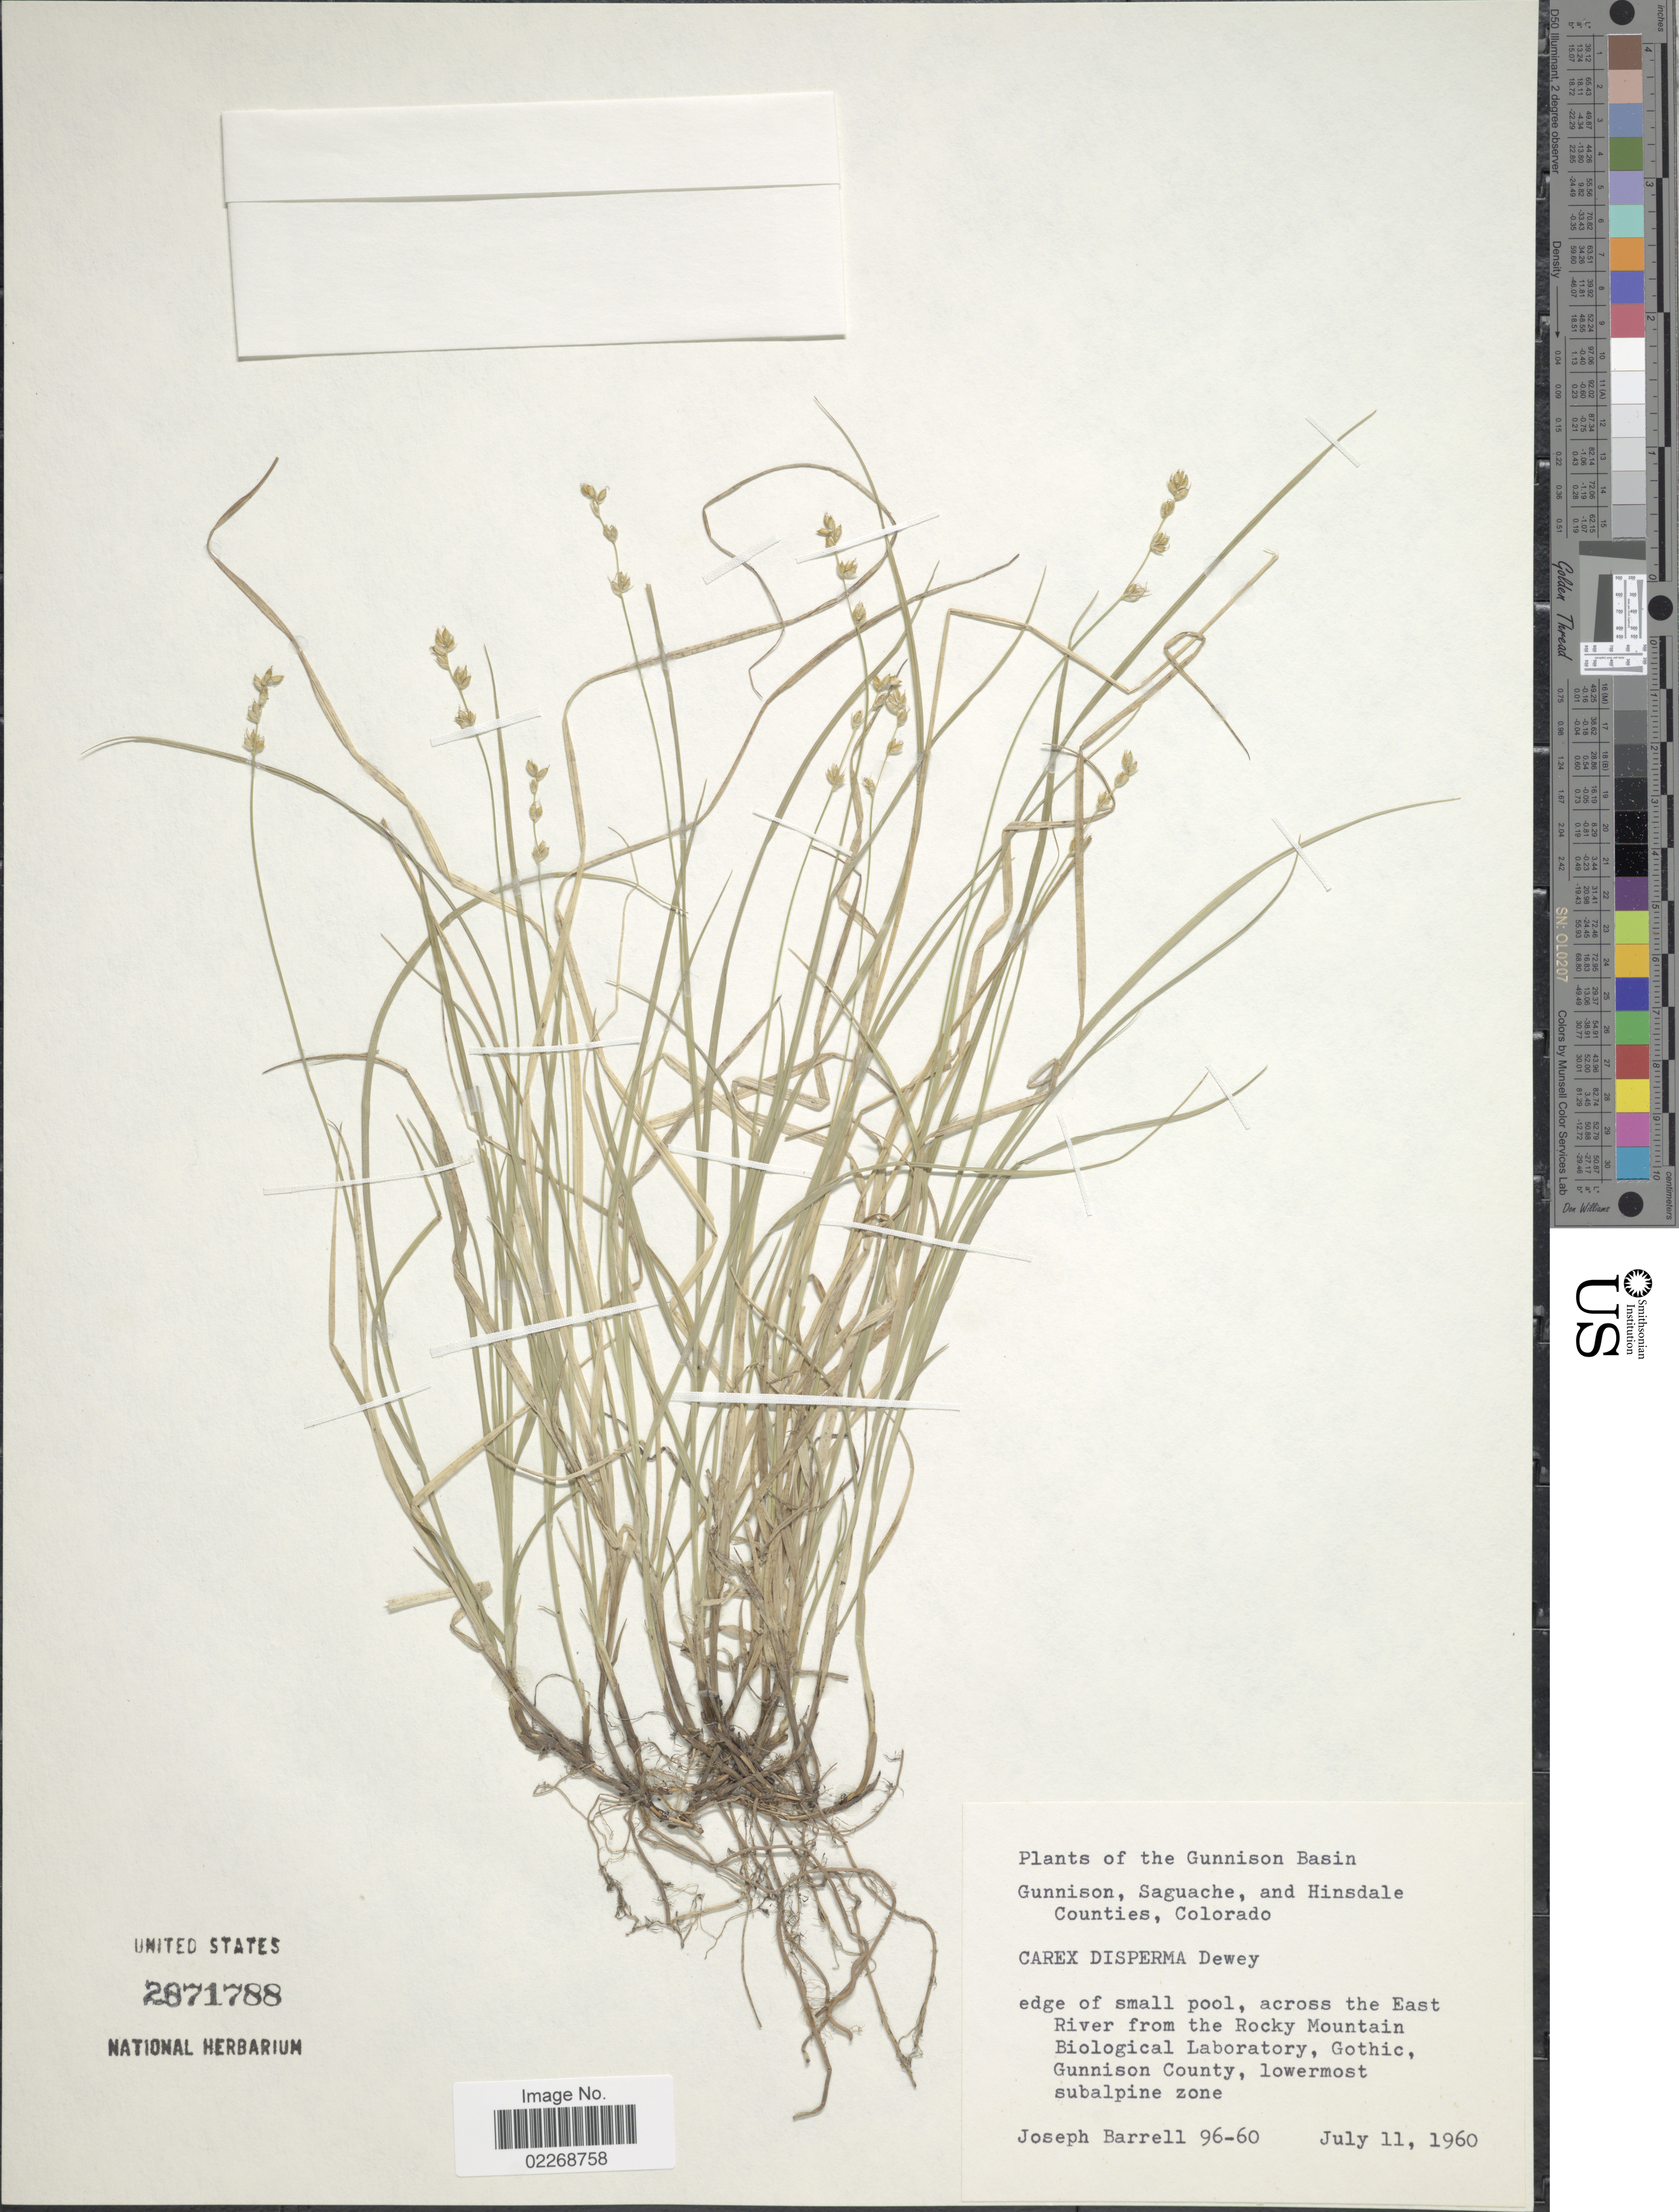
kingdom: Plantae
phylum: Tracheophyta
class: Liliopsida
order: Poales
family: Cyperaceae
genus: Carex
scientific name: Carex disperma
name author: Dewey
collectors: J. Barrell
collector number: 96-60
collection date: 1960-07-11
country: United States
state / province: Colorado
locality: Gunnison Basin. Gunnison, Saguache, and Hinsdale Counties. Edge of small pool, across the East River from the Rocky Mountain Biological Laboratory, Gothic, Gunnison County, lowermost subalpine zone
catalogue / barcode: US 2871788